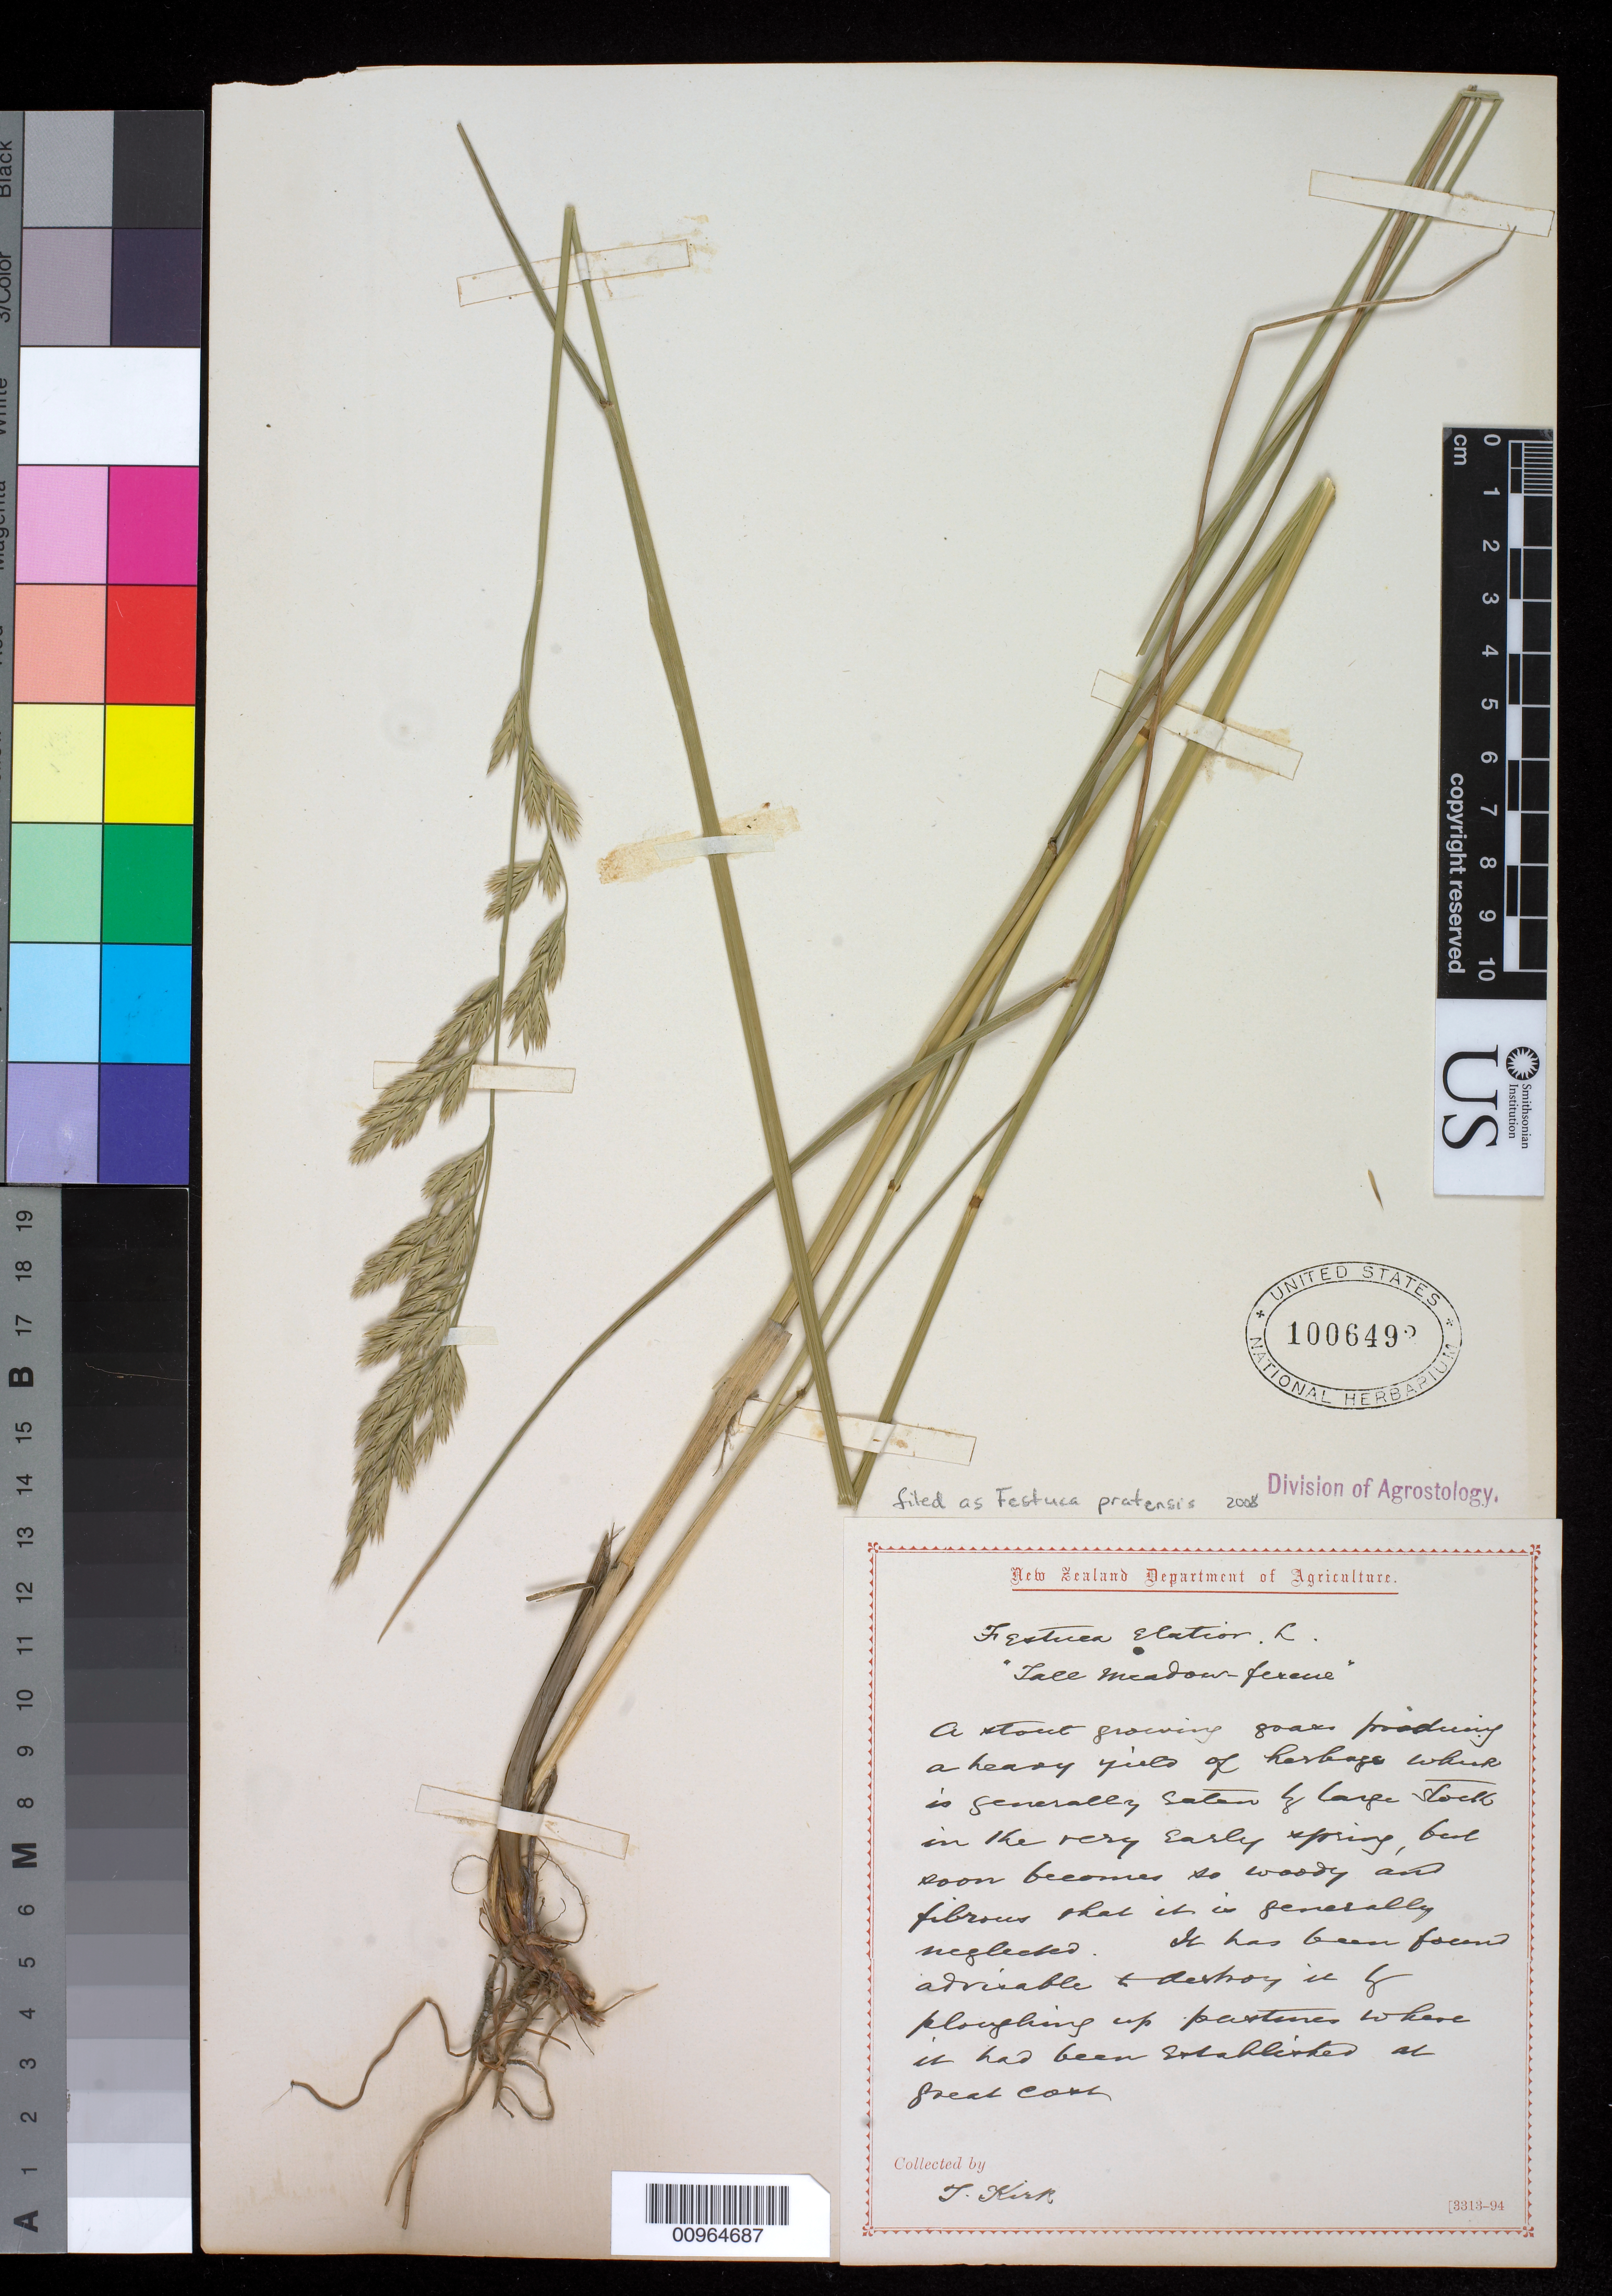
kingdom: Plantae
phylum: Tracheophyta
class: Liliopsida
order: Poales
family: Poaceae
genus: Lolium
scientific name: Lolium arundinaceum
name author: (Schreb.) Darbysh.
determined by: Poaceae Reorganization Project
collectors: T. Kirk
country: New Zealand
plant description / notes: Generally eaten by larger stock in very early spring, but soon becomes so woody and fibrous that it is generally neglected.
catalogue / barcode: US 1006492